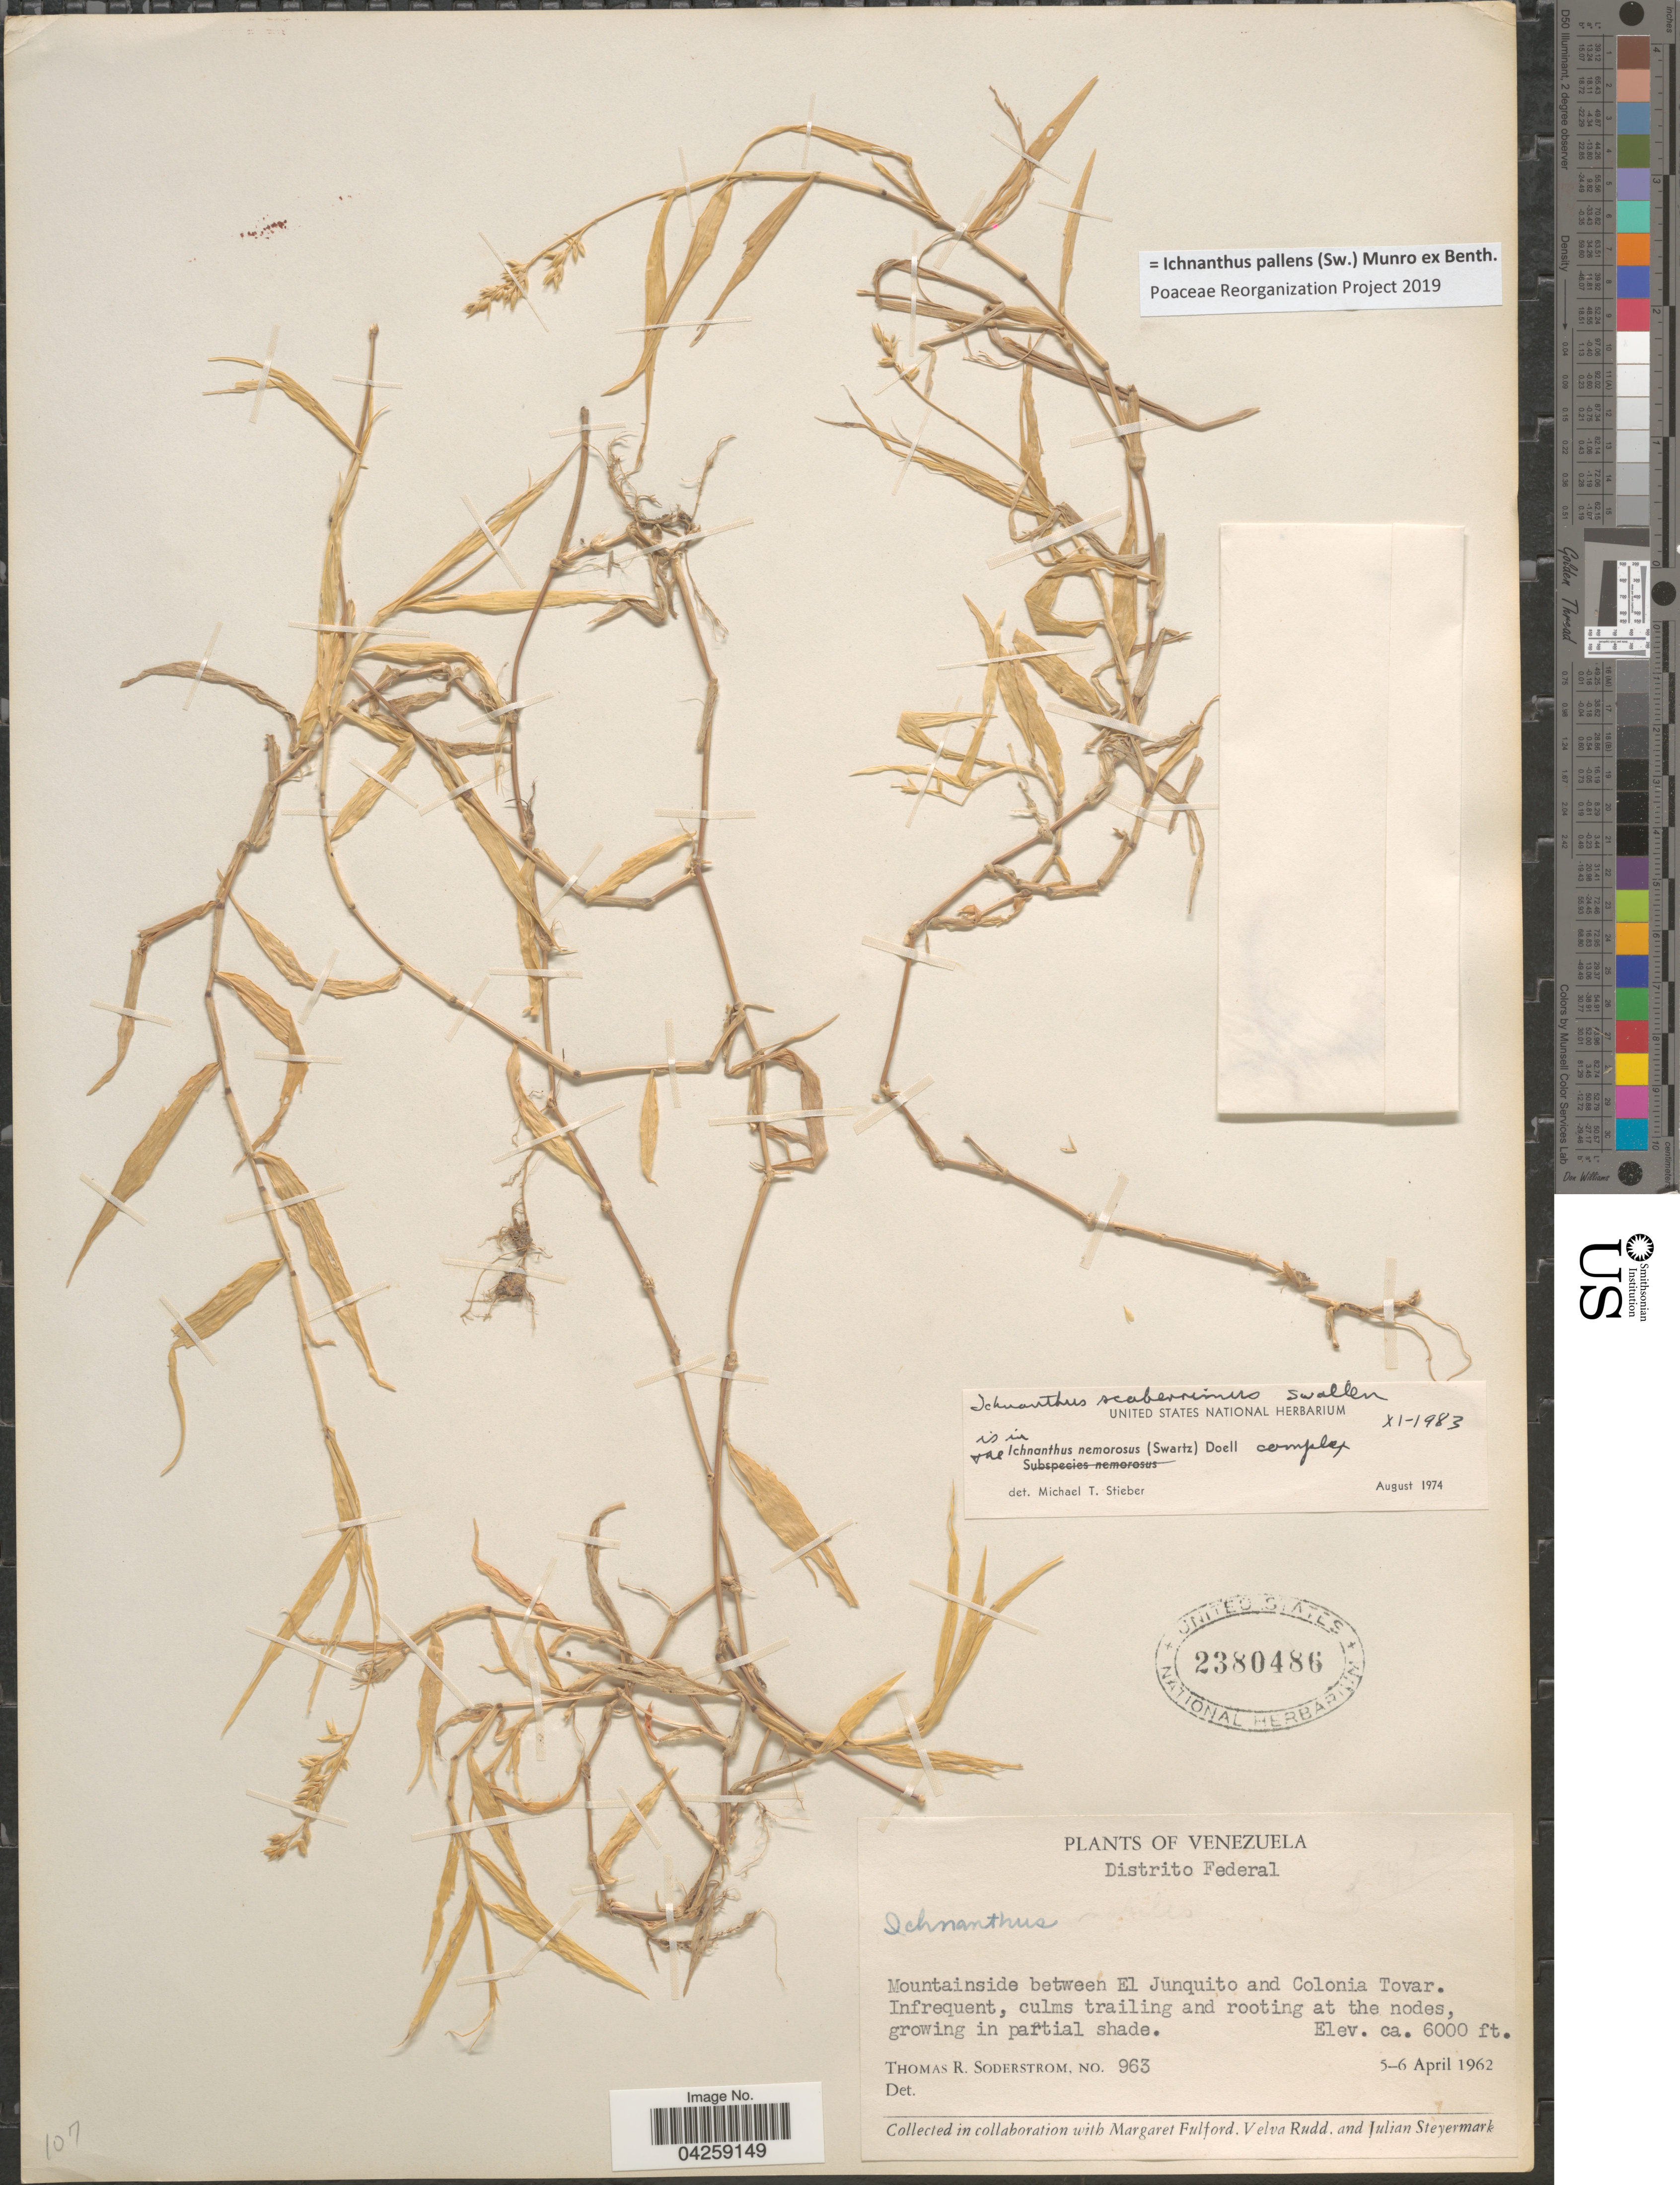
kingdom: Plantae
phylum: Tracheophyta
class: Liliopsida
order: Poales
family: Poaceae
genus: Ichnanthus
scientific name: Ichnanthus pallens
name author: (Sw.) Munro ex Benth.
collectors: T. R. Soderstrom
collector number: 963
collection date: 1962-04-05/1962-04-06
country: Venezuela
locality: Distrito Federal. Mountainside between El Junquito and Colonia Tovar.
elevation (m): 1829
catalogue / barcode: US 2380486